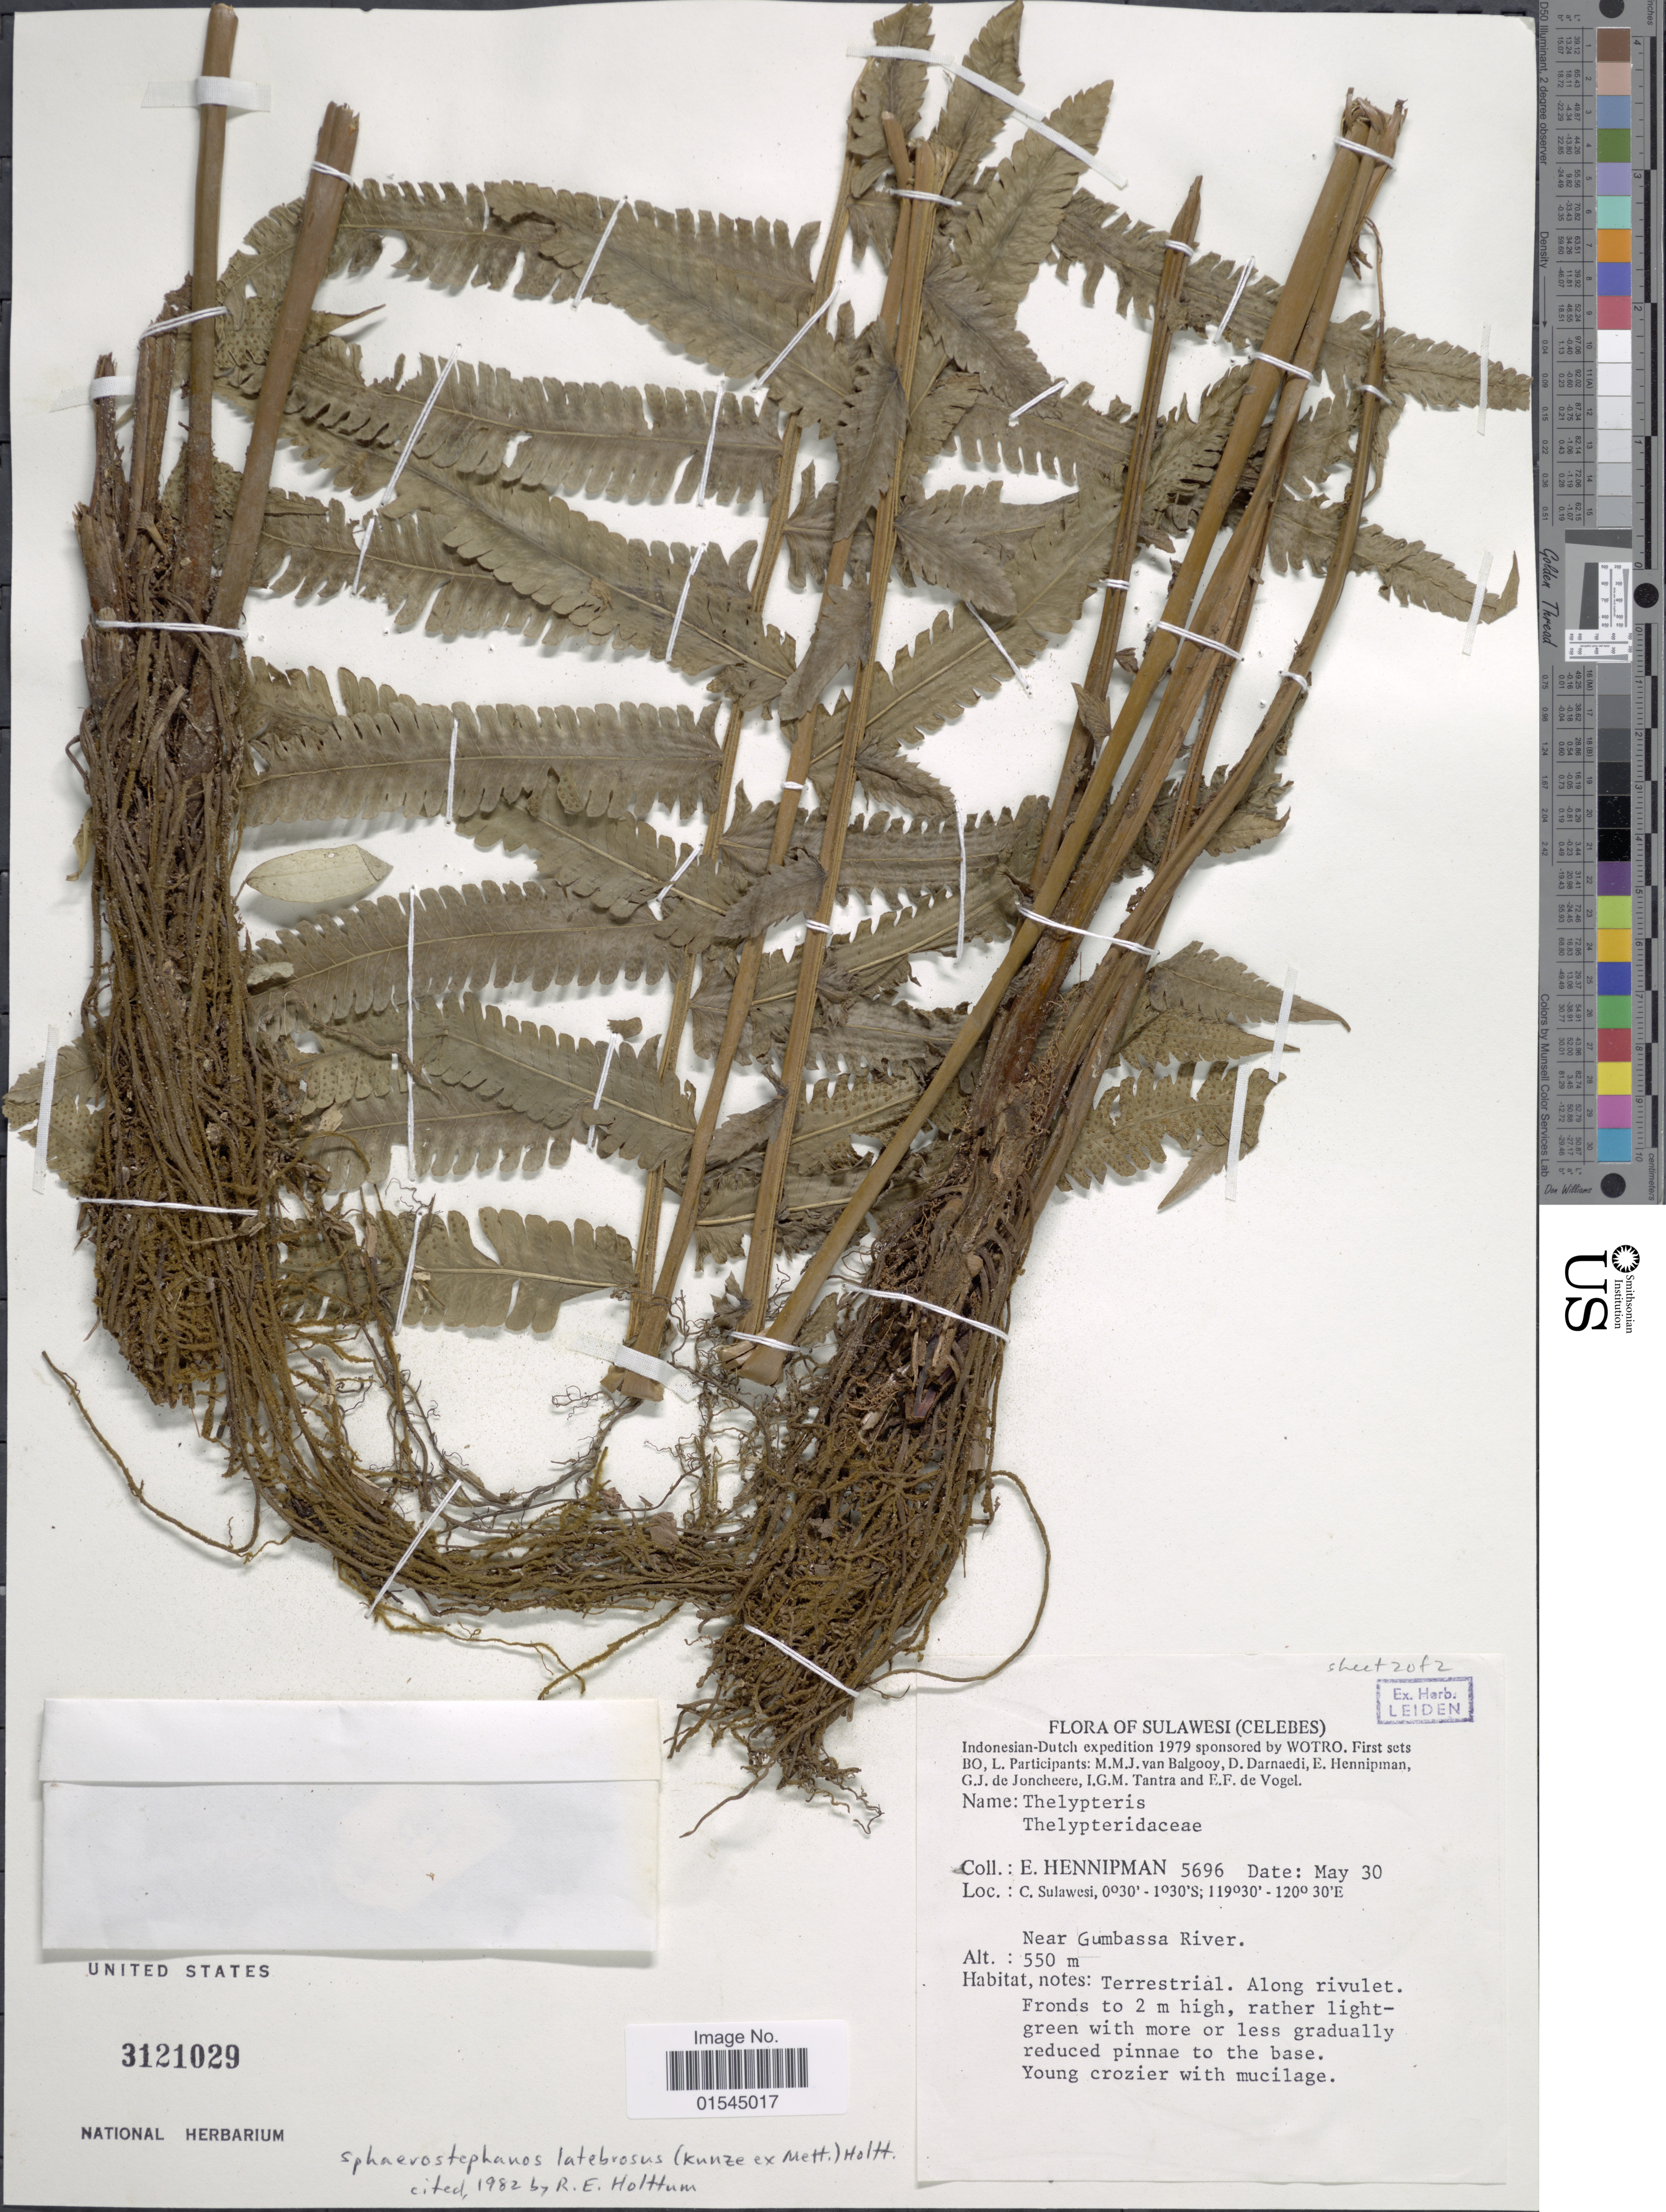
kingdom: Plantae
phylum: Tracheophyta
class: Polypodiopsida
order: Polypodiales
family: Thelypteridaceae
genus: Sphaerostephanos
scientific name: Sphaerostephanos latebrosus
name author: (Kunze ex Mett.) Holttum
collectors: E. Hennipman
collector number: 5696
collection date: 1979-05-30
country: Indonesia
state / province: Sulawesi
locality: C. Sulawesi. Sulawesi (Celebes). Near Gumbassa River.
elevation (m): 550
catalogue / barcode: US 3121029